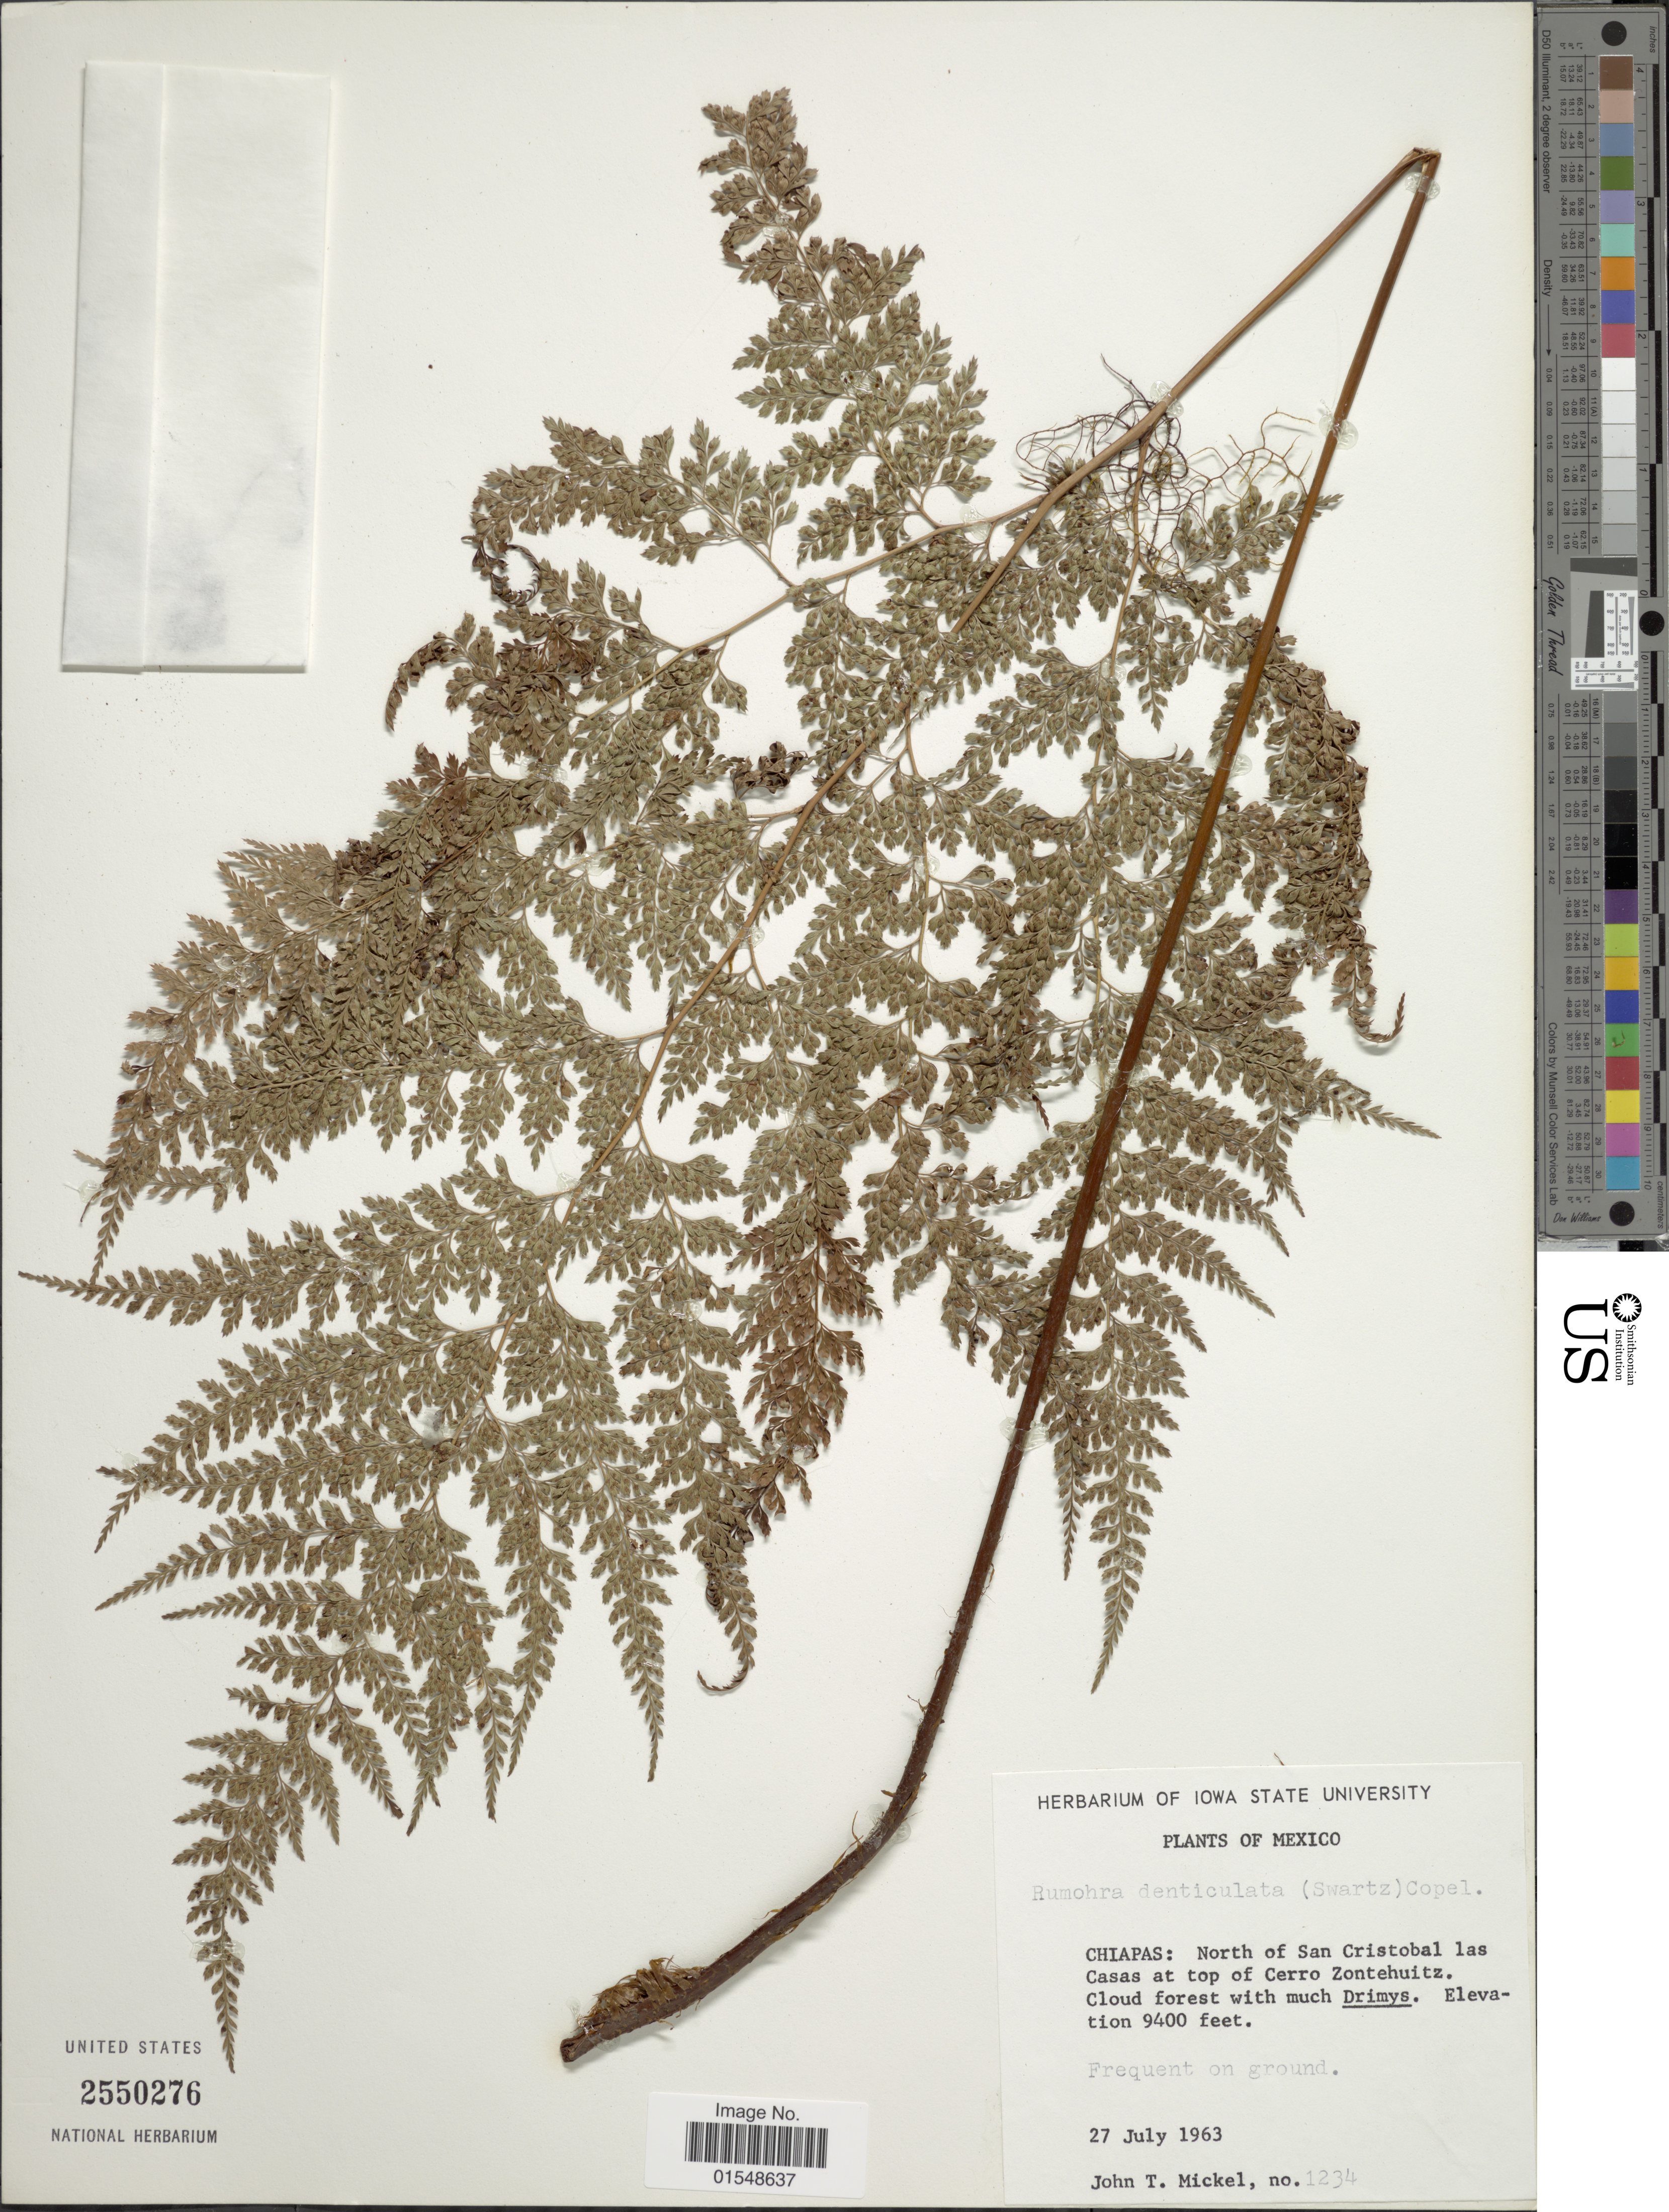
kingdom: Plantae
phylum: Tracheophyta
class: Polypodiopsida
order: Polypodiales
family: Dryopteridaceae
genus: Arachniodes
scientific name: Arachniodes denticulata var. barbensis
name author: (C. Chr.) Lellinger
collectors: J. T. Mickel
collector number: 1234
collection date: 1963-07-27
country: Mexico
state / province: Chiapas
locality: North of San Cristobal las Casas at top of Cerro Zontehuitz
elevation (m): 2865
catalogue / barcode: US 2550276